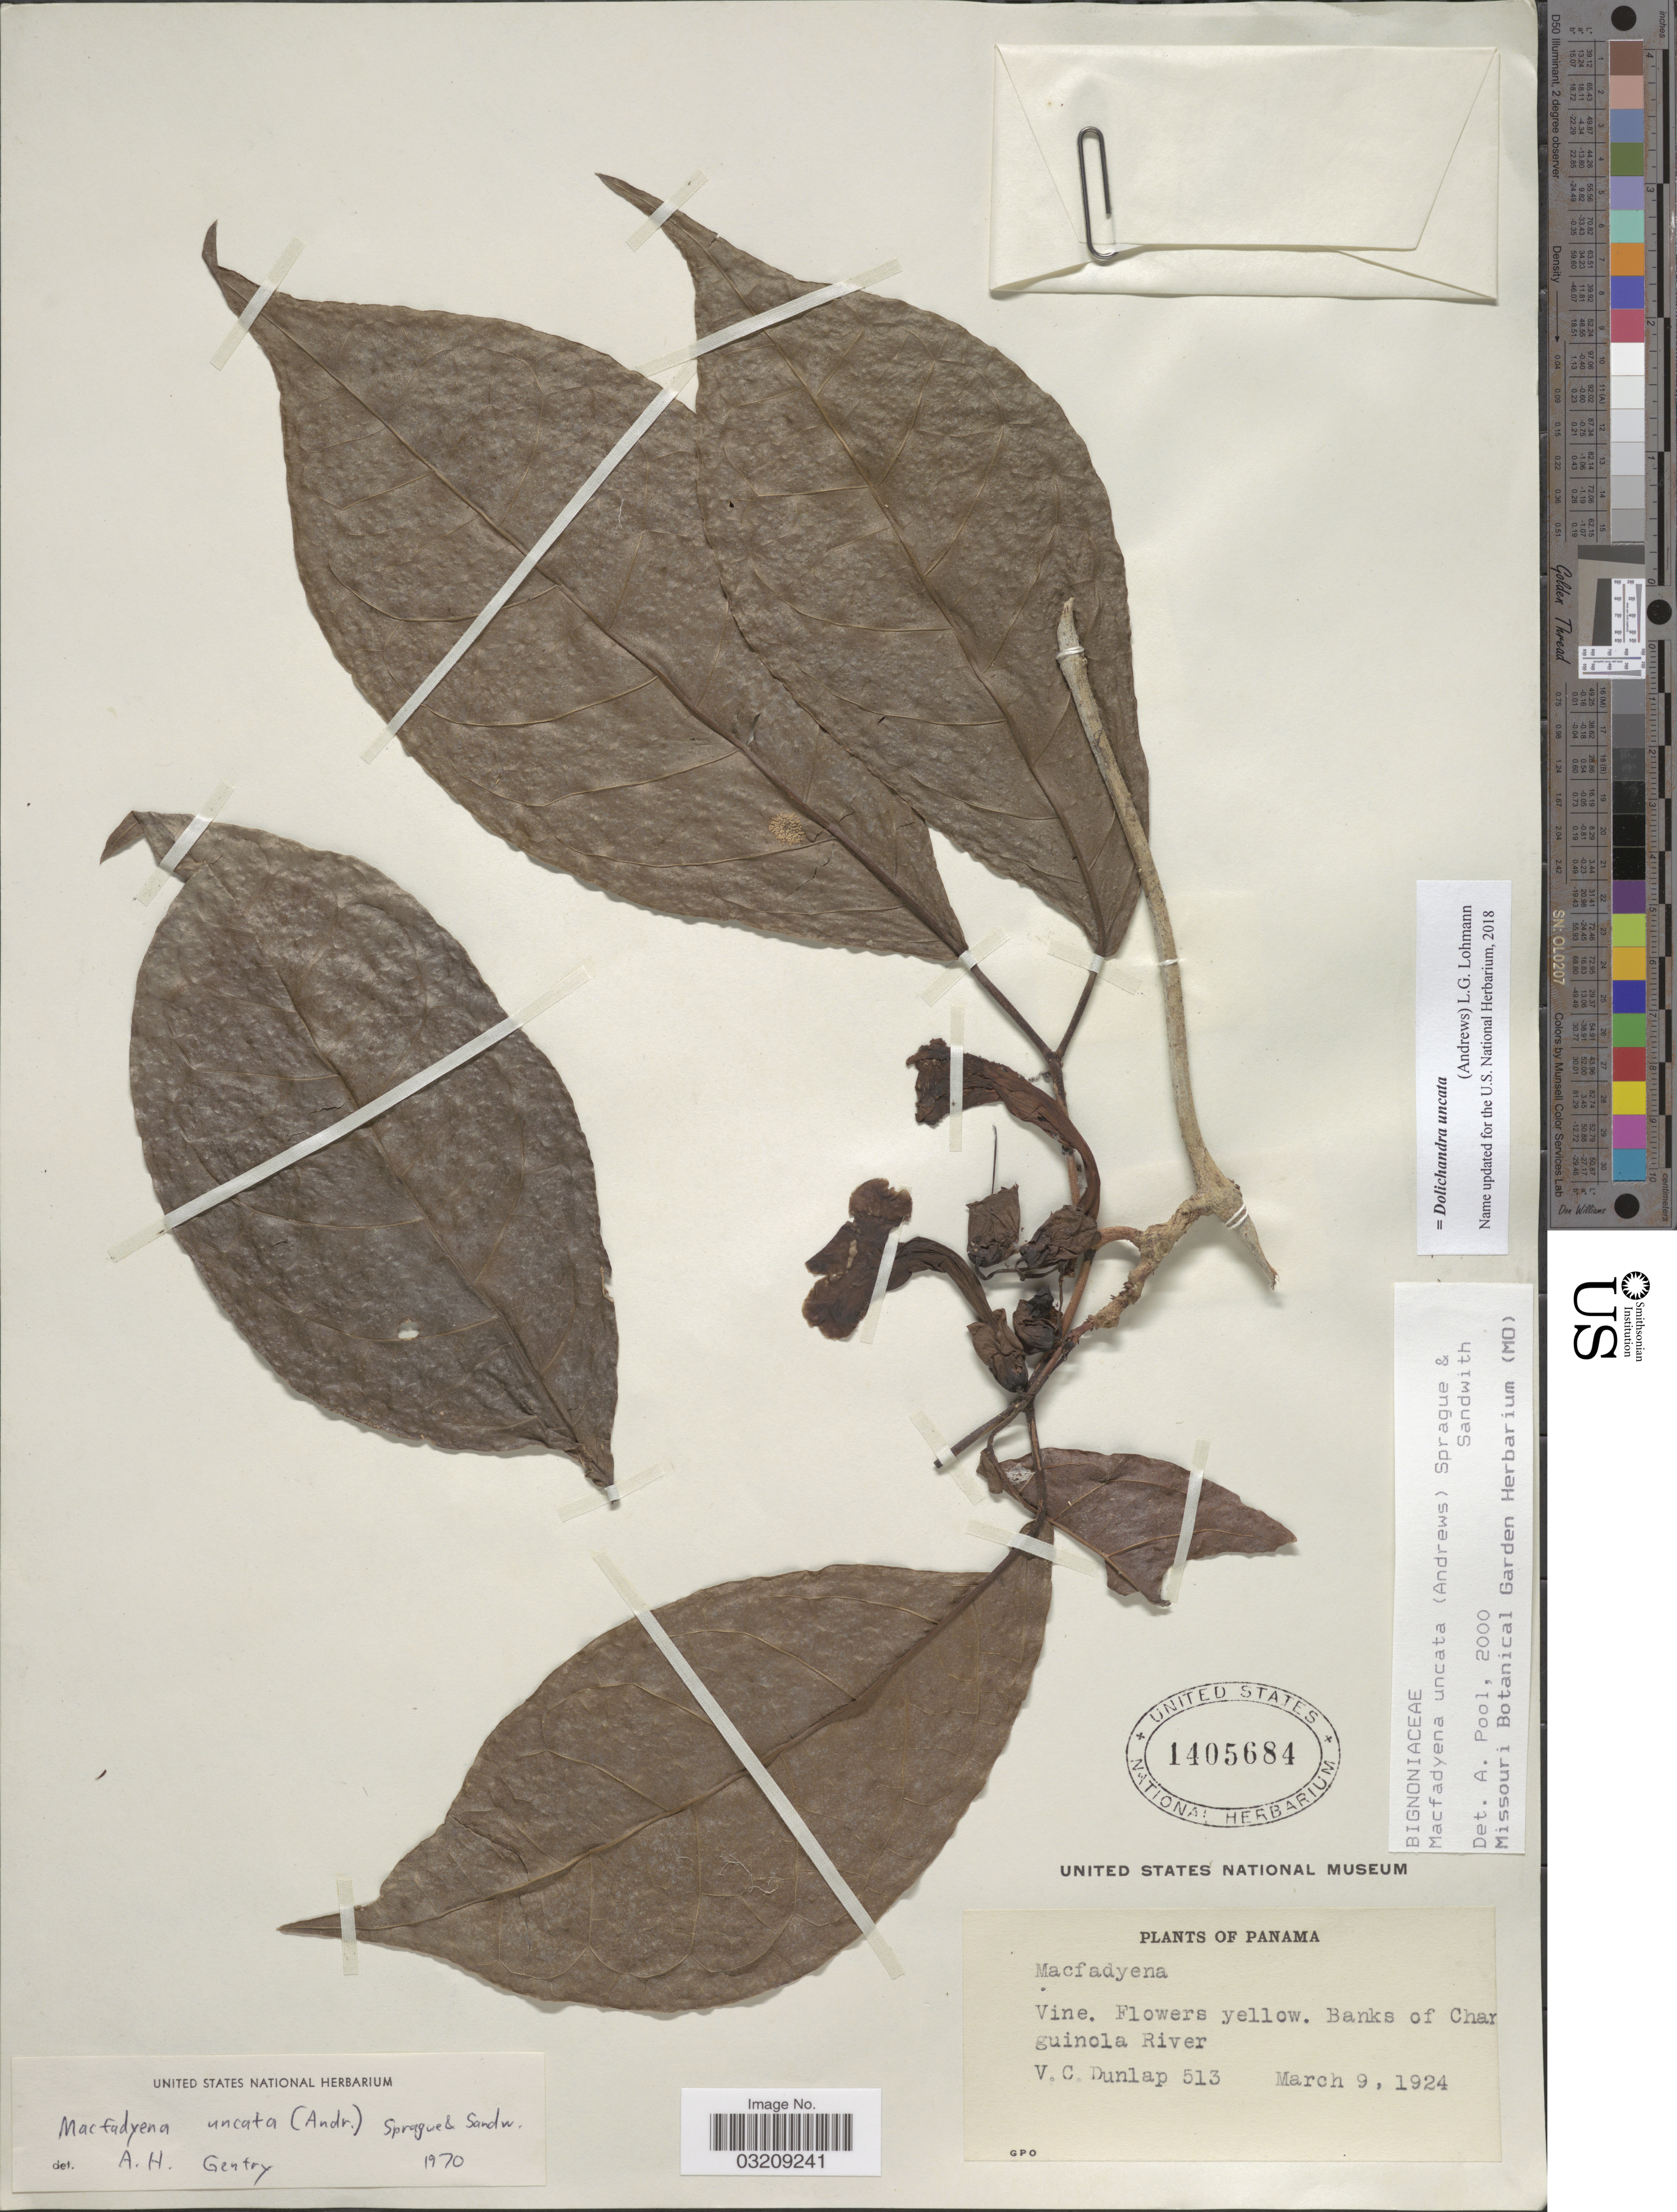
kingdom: Plantae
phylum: Tracheophyta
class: Magnoliopsida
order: Lamiales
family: Bignoniaceae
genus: Dolichandra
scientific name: Dolichandra uncata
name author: (Andrews) L.G. Lohmann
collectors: V. C. Dunlap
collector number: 513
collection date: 1924-03-09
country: Panama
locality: Banks of Changuinola River.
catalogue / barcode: US 1405684